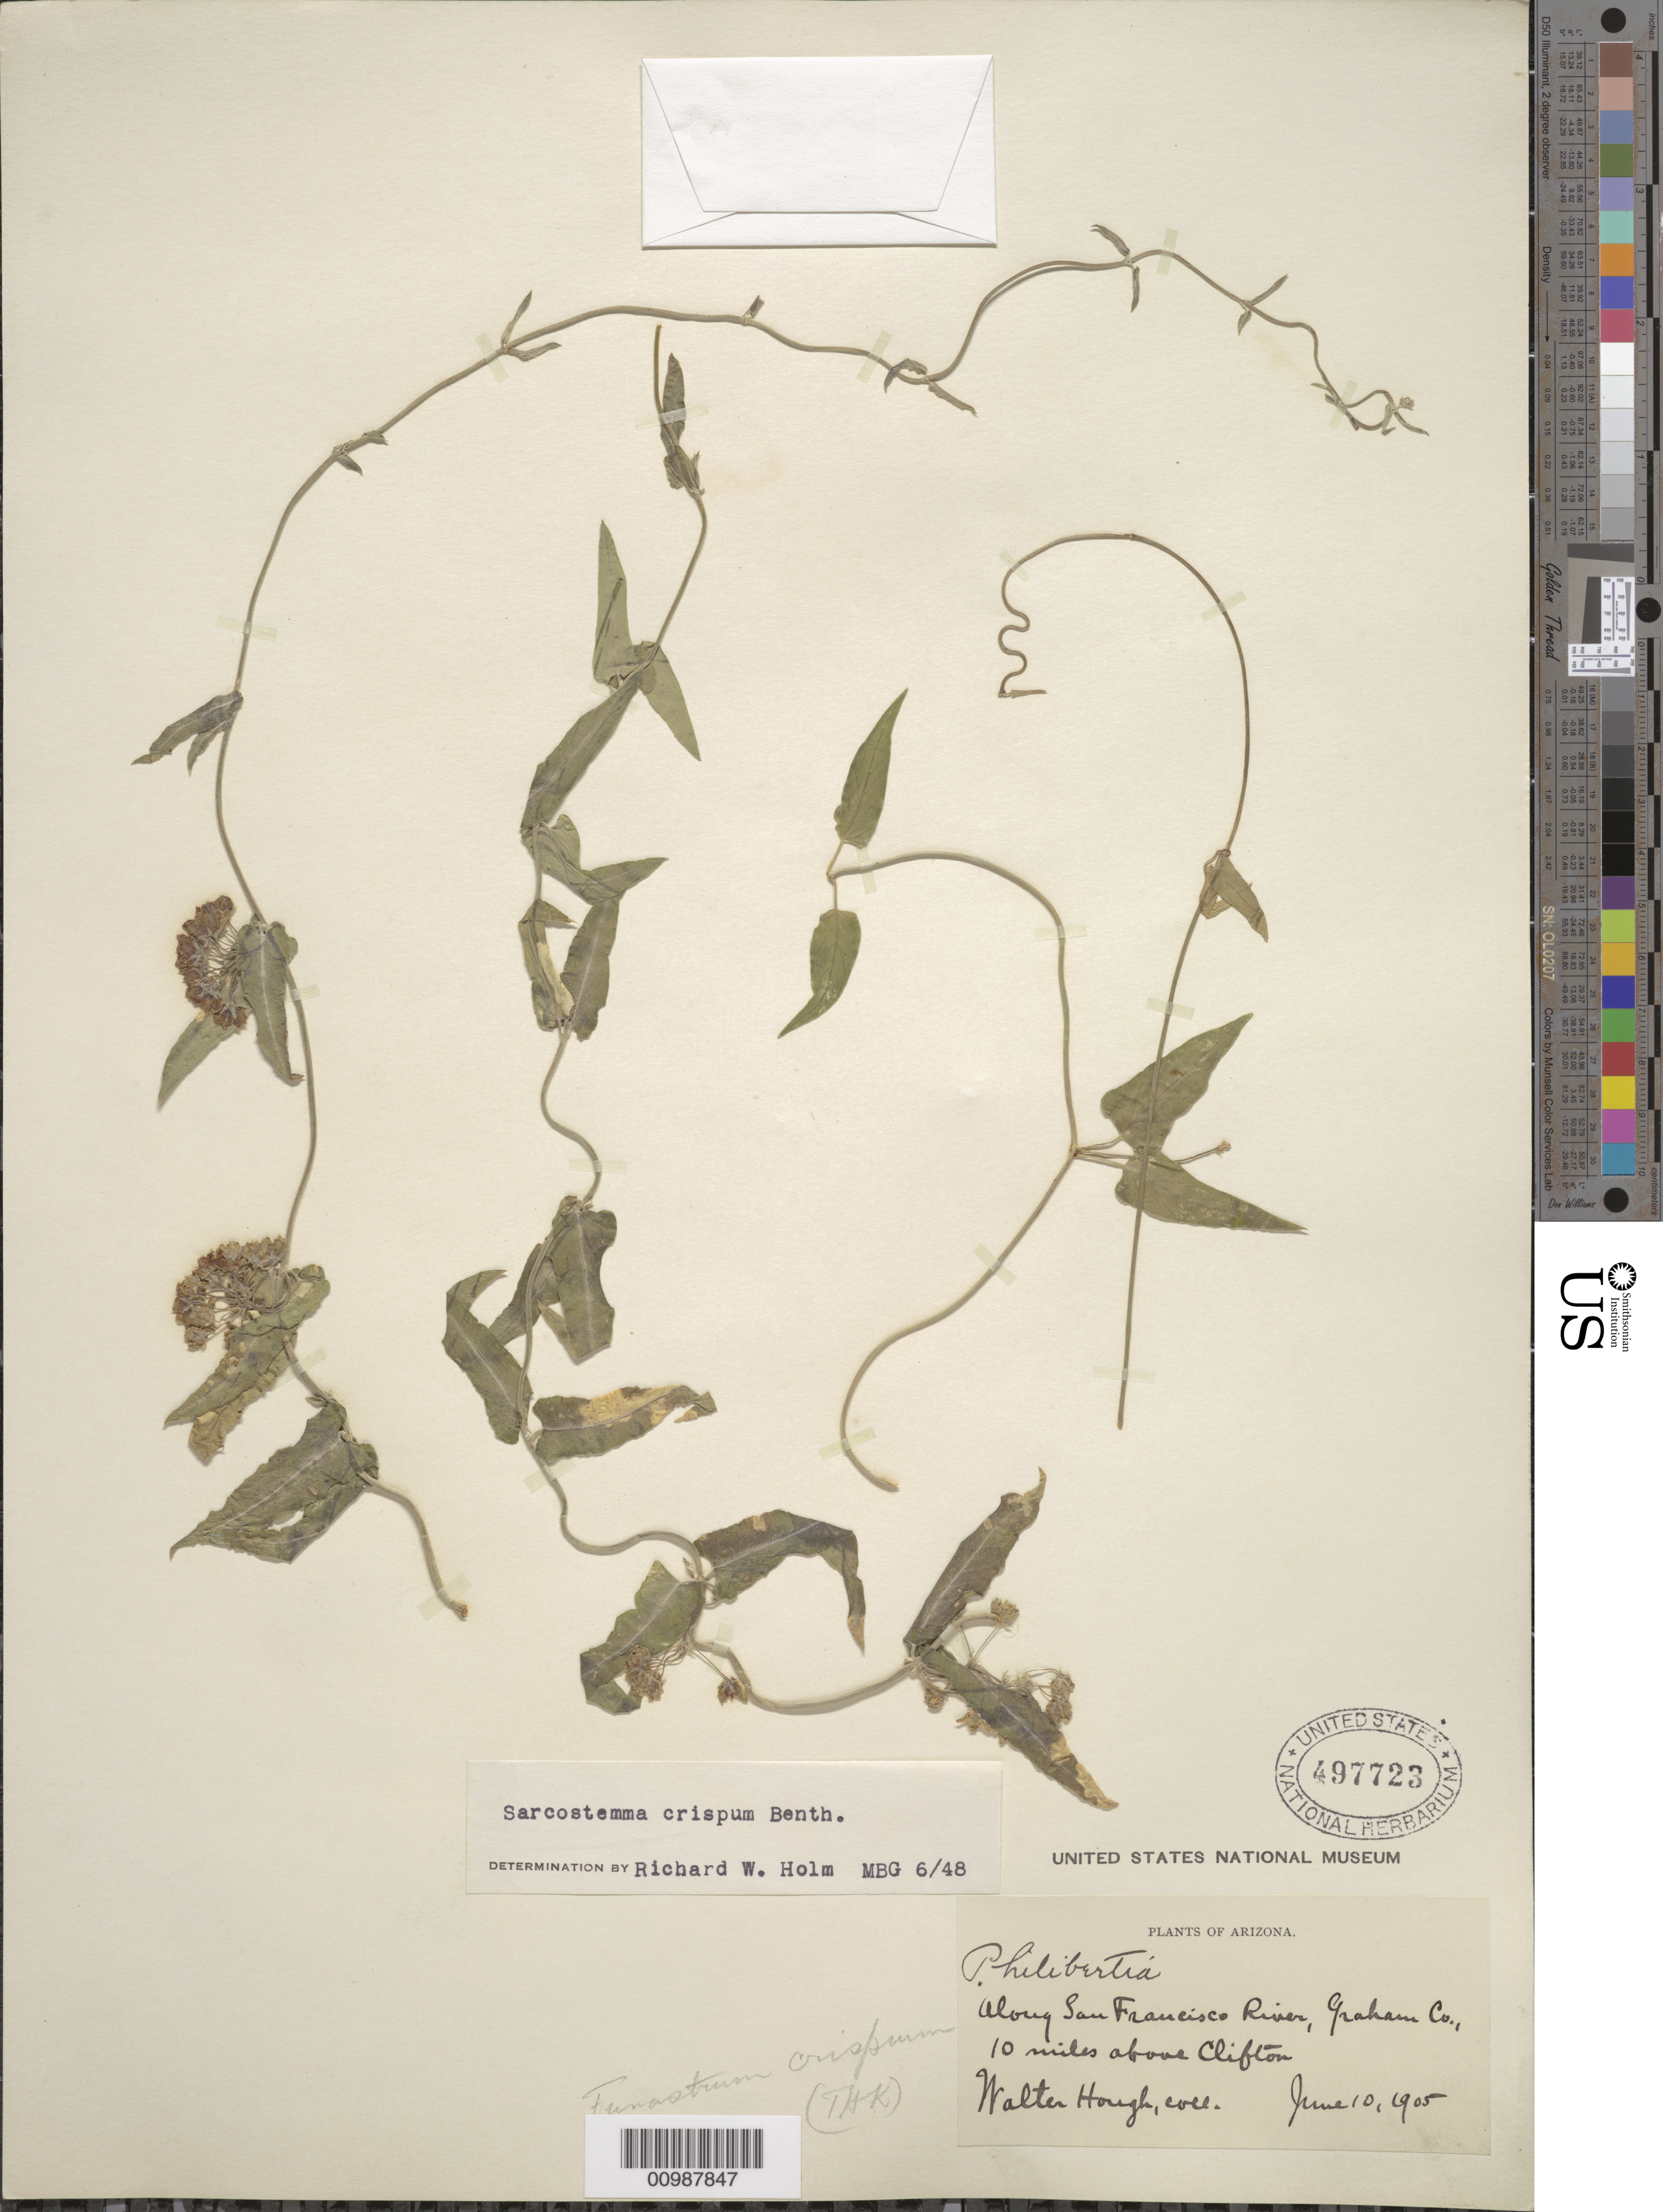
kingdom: Plantae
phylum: Tracheophyta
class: Magnoliopsida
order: Gentianales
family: Apocynaceae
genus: Sarcostemma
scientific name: Sarcostemma crispum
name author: Benth.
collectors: W. Hough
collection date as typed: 10 Jun 1905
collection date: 1905-06-10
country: United States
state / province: Arizona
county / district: Graham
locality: Along San Francisco River; 10 miles above Clifton.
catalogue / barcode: US 497723